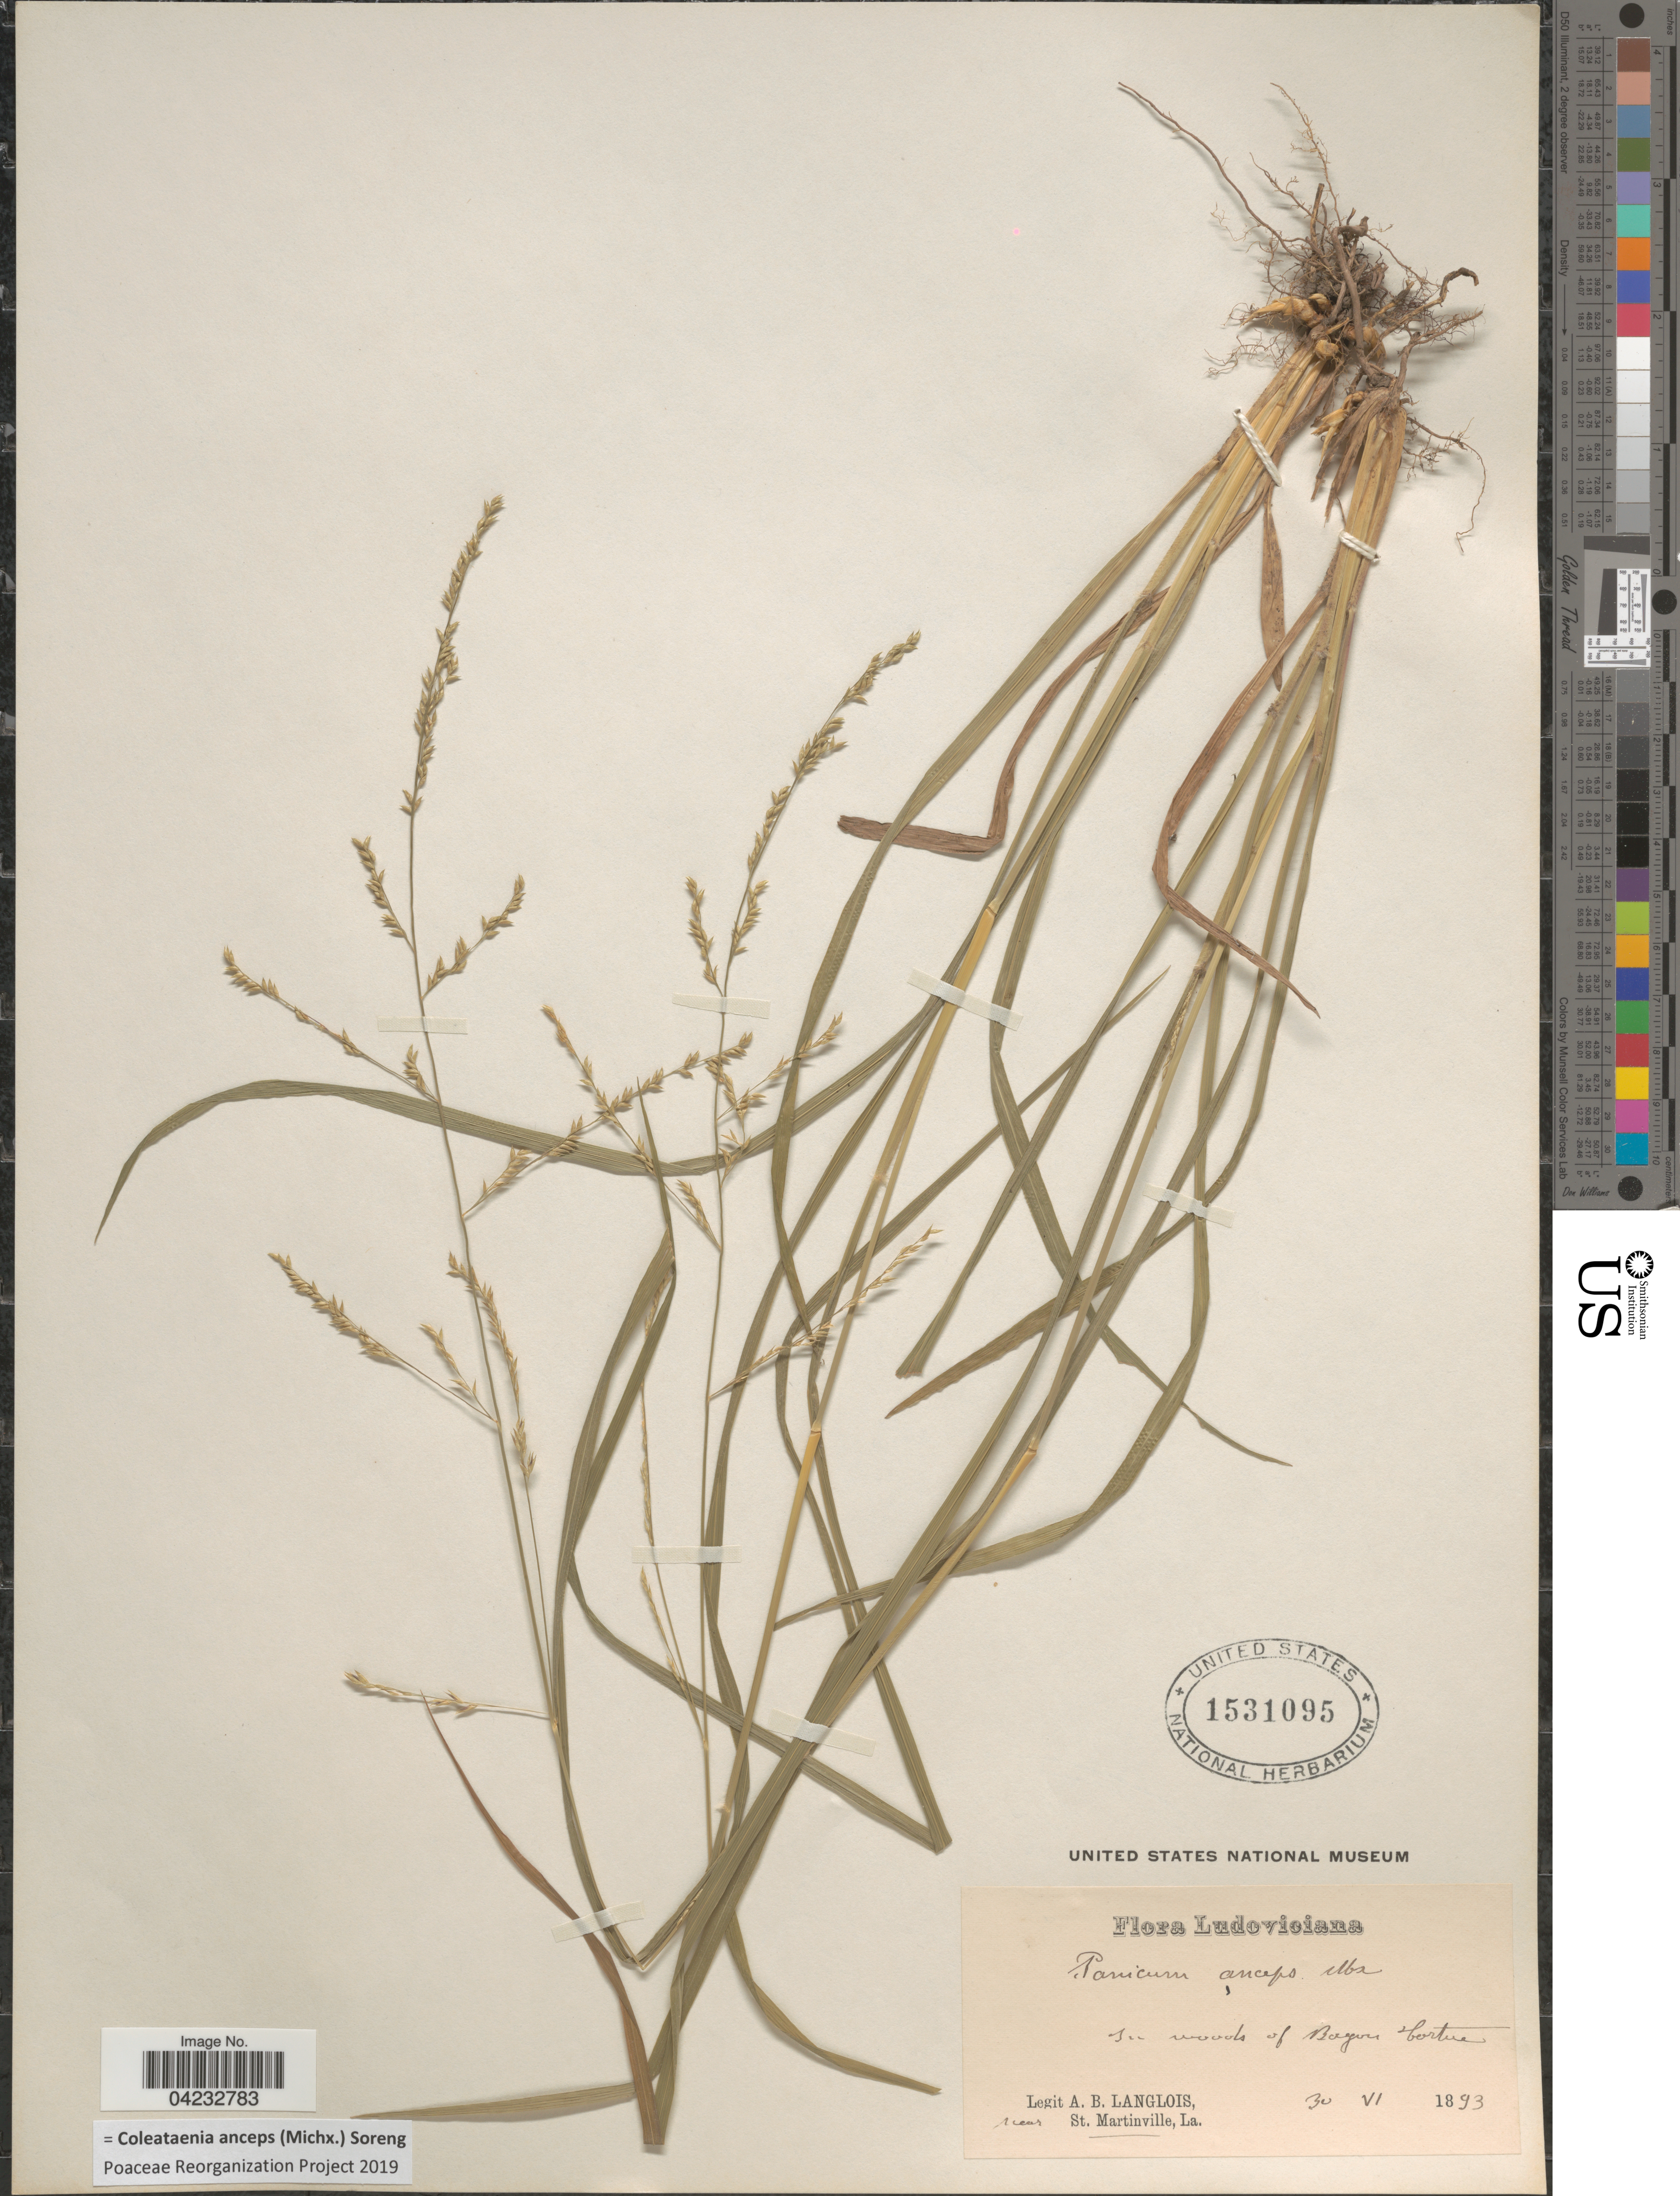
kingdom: Plantae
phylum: Tracheophyta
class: Liliopsida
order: Poales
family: Poaceae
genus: Coleataenia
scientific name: Coleataenia anceps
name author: (Michx.) Soreng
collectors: A. Langlois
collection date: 1893-06-30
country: United States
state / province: Louisiana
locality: In woods of Bayou Cortue. Near St. Martinville.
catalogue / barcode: US 1531095